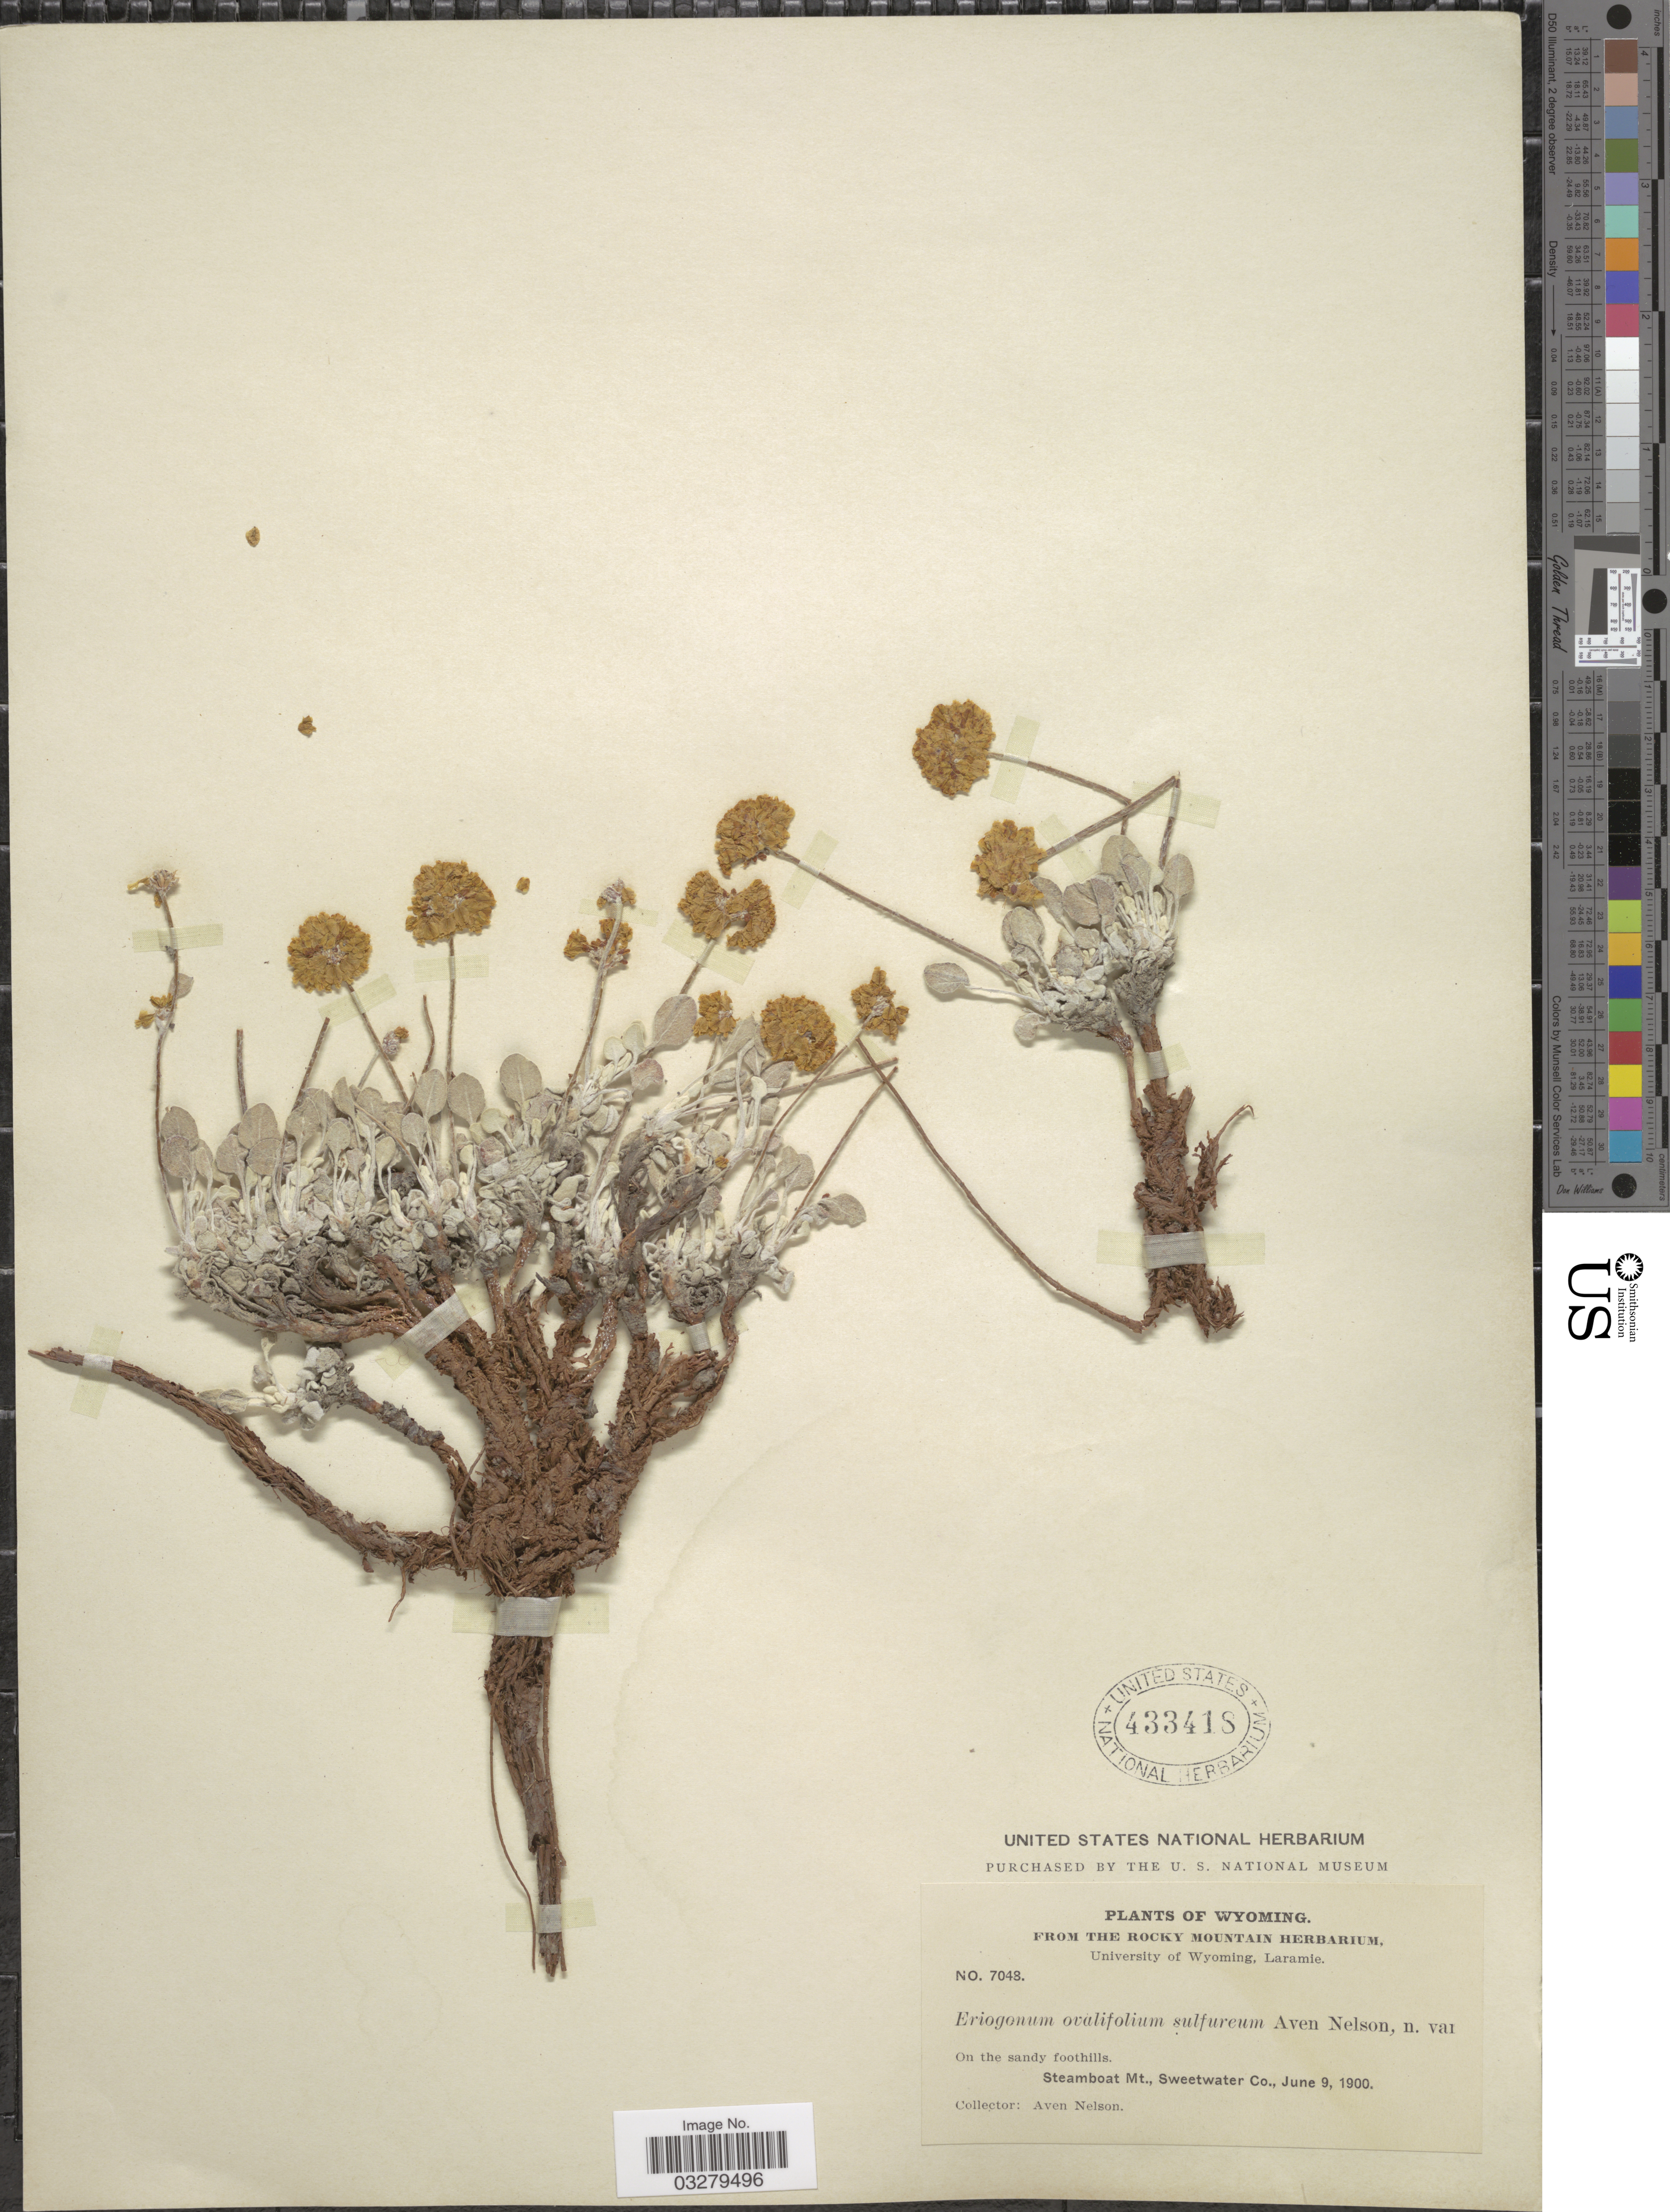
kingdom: Plantae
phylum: Tracheophyta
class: Magnoliopsida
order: Caryophyllales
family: Polygonaceae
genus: Eriogonum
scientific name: Eriogonum ovalifolium var. sulfureum A. Nelson var. nov. ined.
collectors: A. Nelson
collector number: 7048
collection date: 1900-06-09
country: United States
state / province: Wyoming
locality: Steamboat Mt., Sweetwater Co.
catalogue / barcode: US 433418